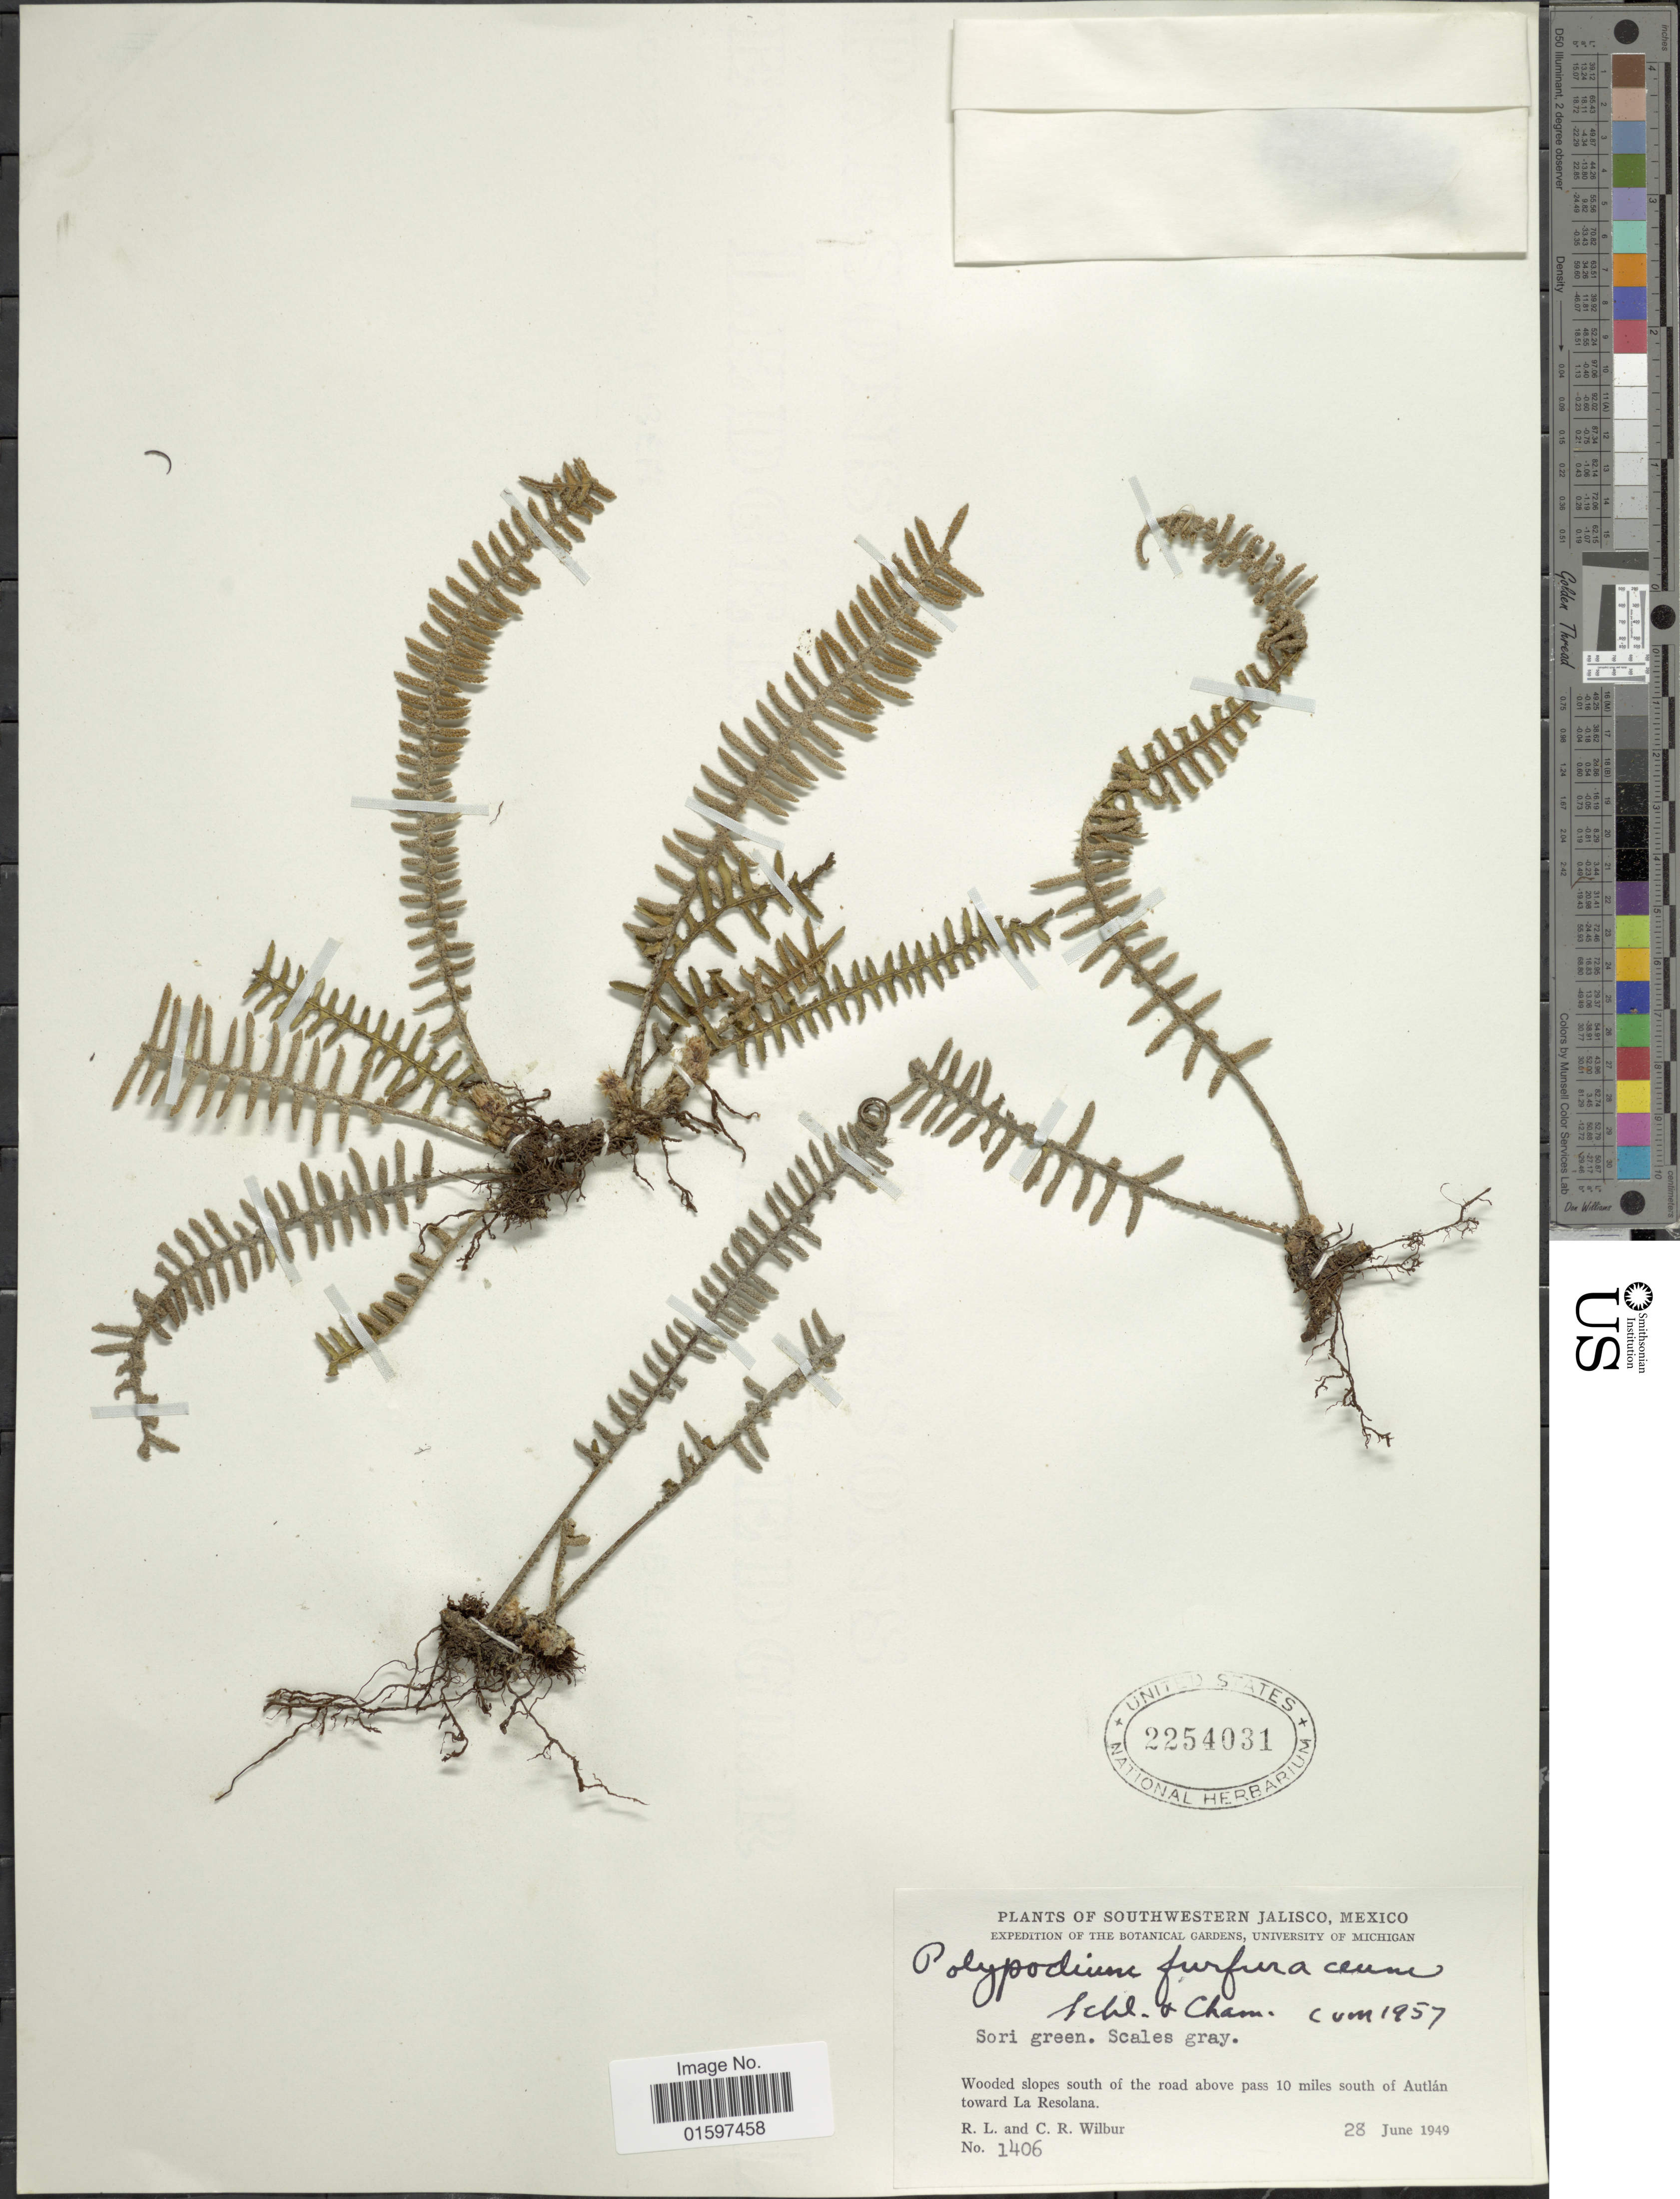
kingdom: Plantae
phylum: Tracheophyta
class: Polypodiopsida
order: Polypodiales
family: Polypodiaceae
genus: Pleopeltis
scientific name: Pleopeltis furfuracea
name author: (Schltdl. & Cham.) A.R. Sm. & Tejero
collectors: R. L. Wilbur & C. Wilbur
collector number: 1406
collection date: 1949-06-28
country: Mexico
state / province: Jalisco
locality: Southwestern Jalisco, Mexico, wooded slopes south of the road above pass 10 miles south of Autlán toward La Resolana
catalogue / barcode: US 2254031